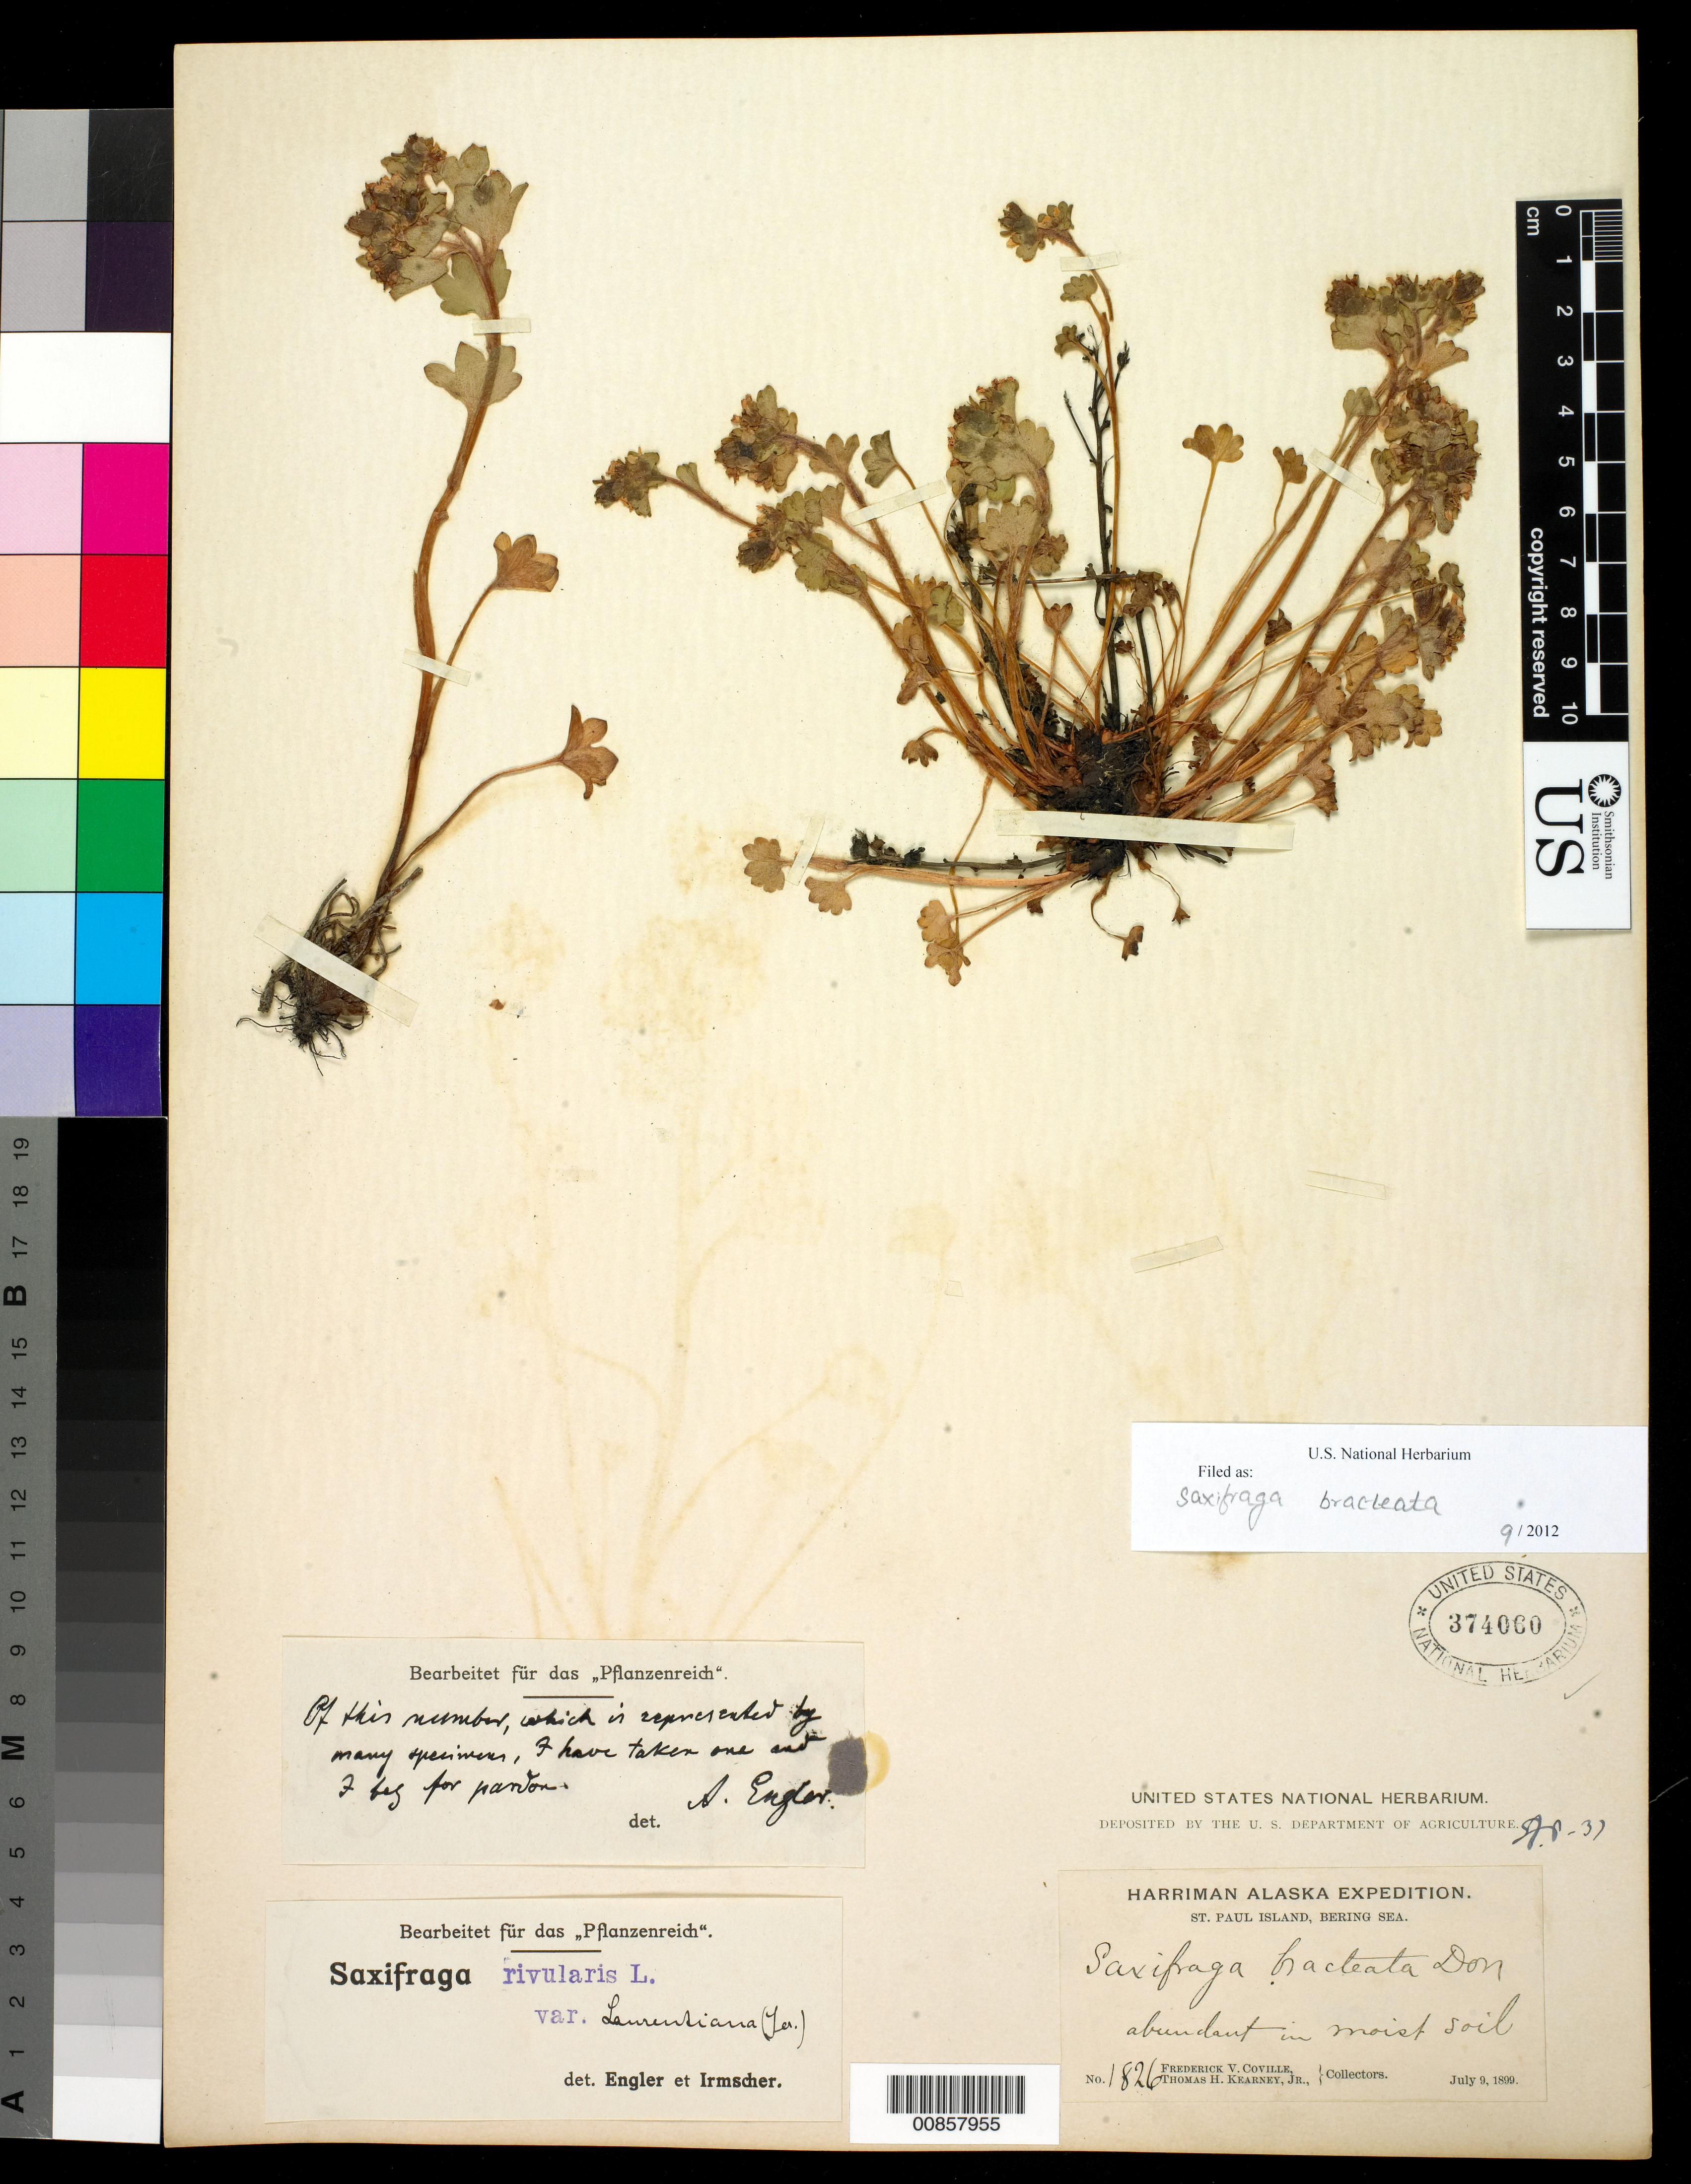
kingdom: Plantae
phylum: Tracheophyta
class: Magnoliopsida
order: Saxifragales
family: Saxifragaceae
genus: Saxifraga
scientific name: Saxifraga bracteata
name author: D. Don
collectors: F. V. Coville & T. H. Kearney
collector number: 1826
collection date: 1899-07-09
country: United States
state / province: Alaska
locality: Bering Sea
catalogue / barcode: US 374060